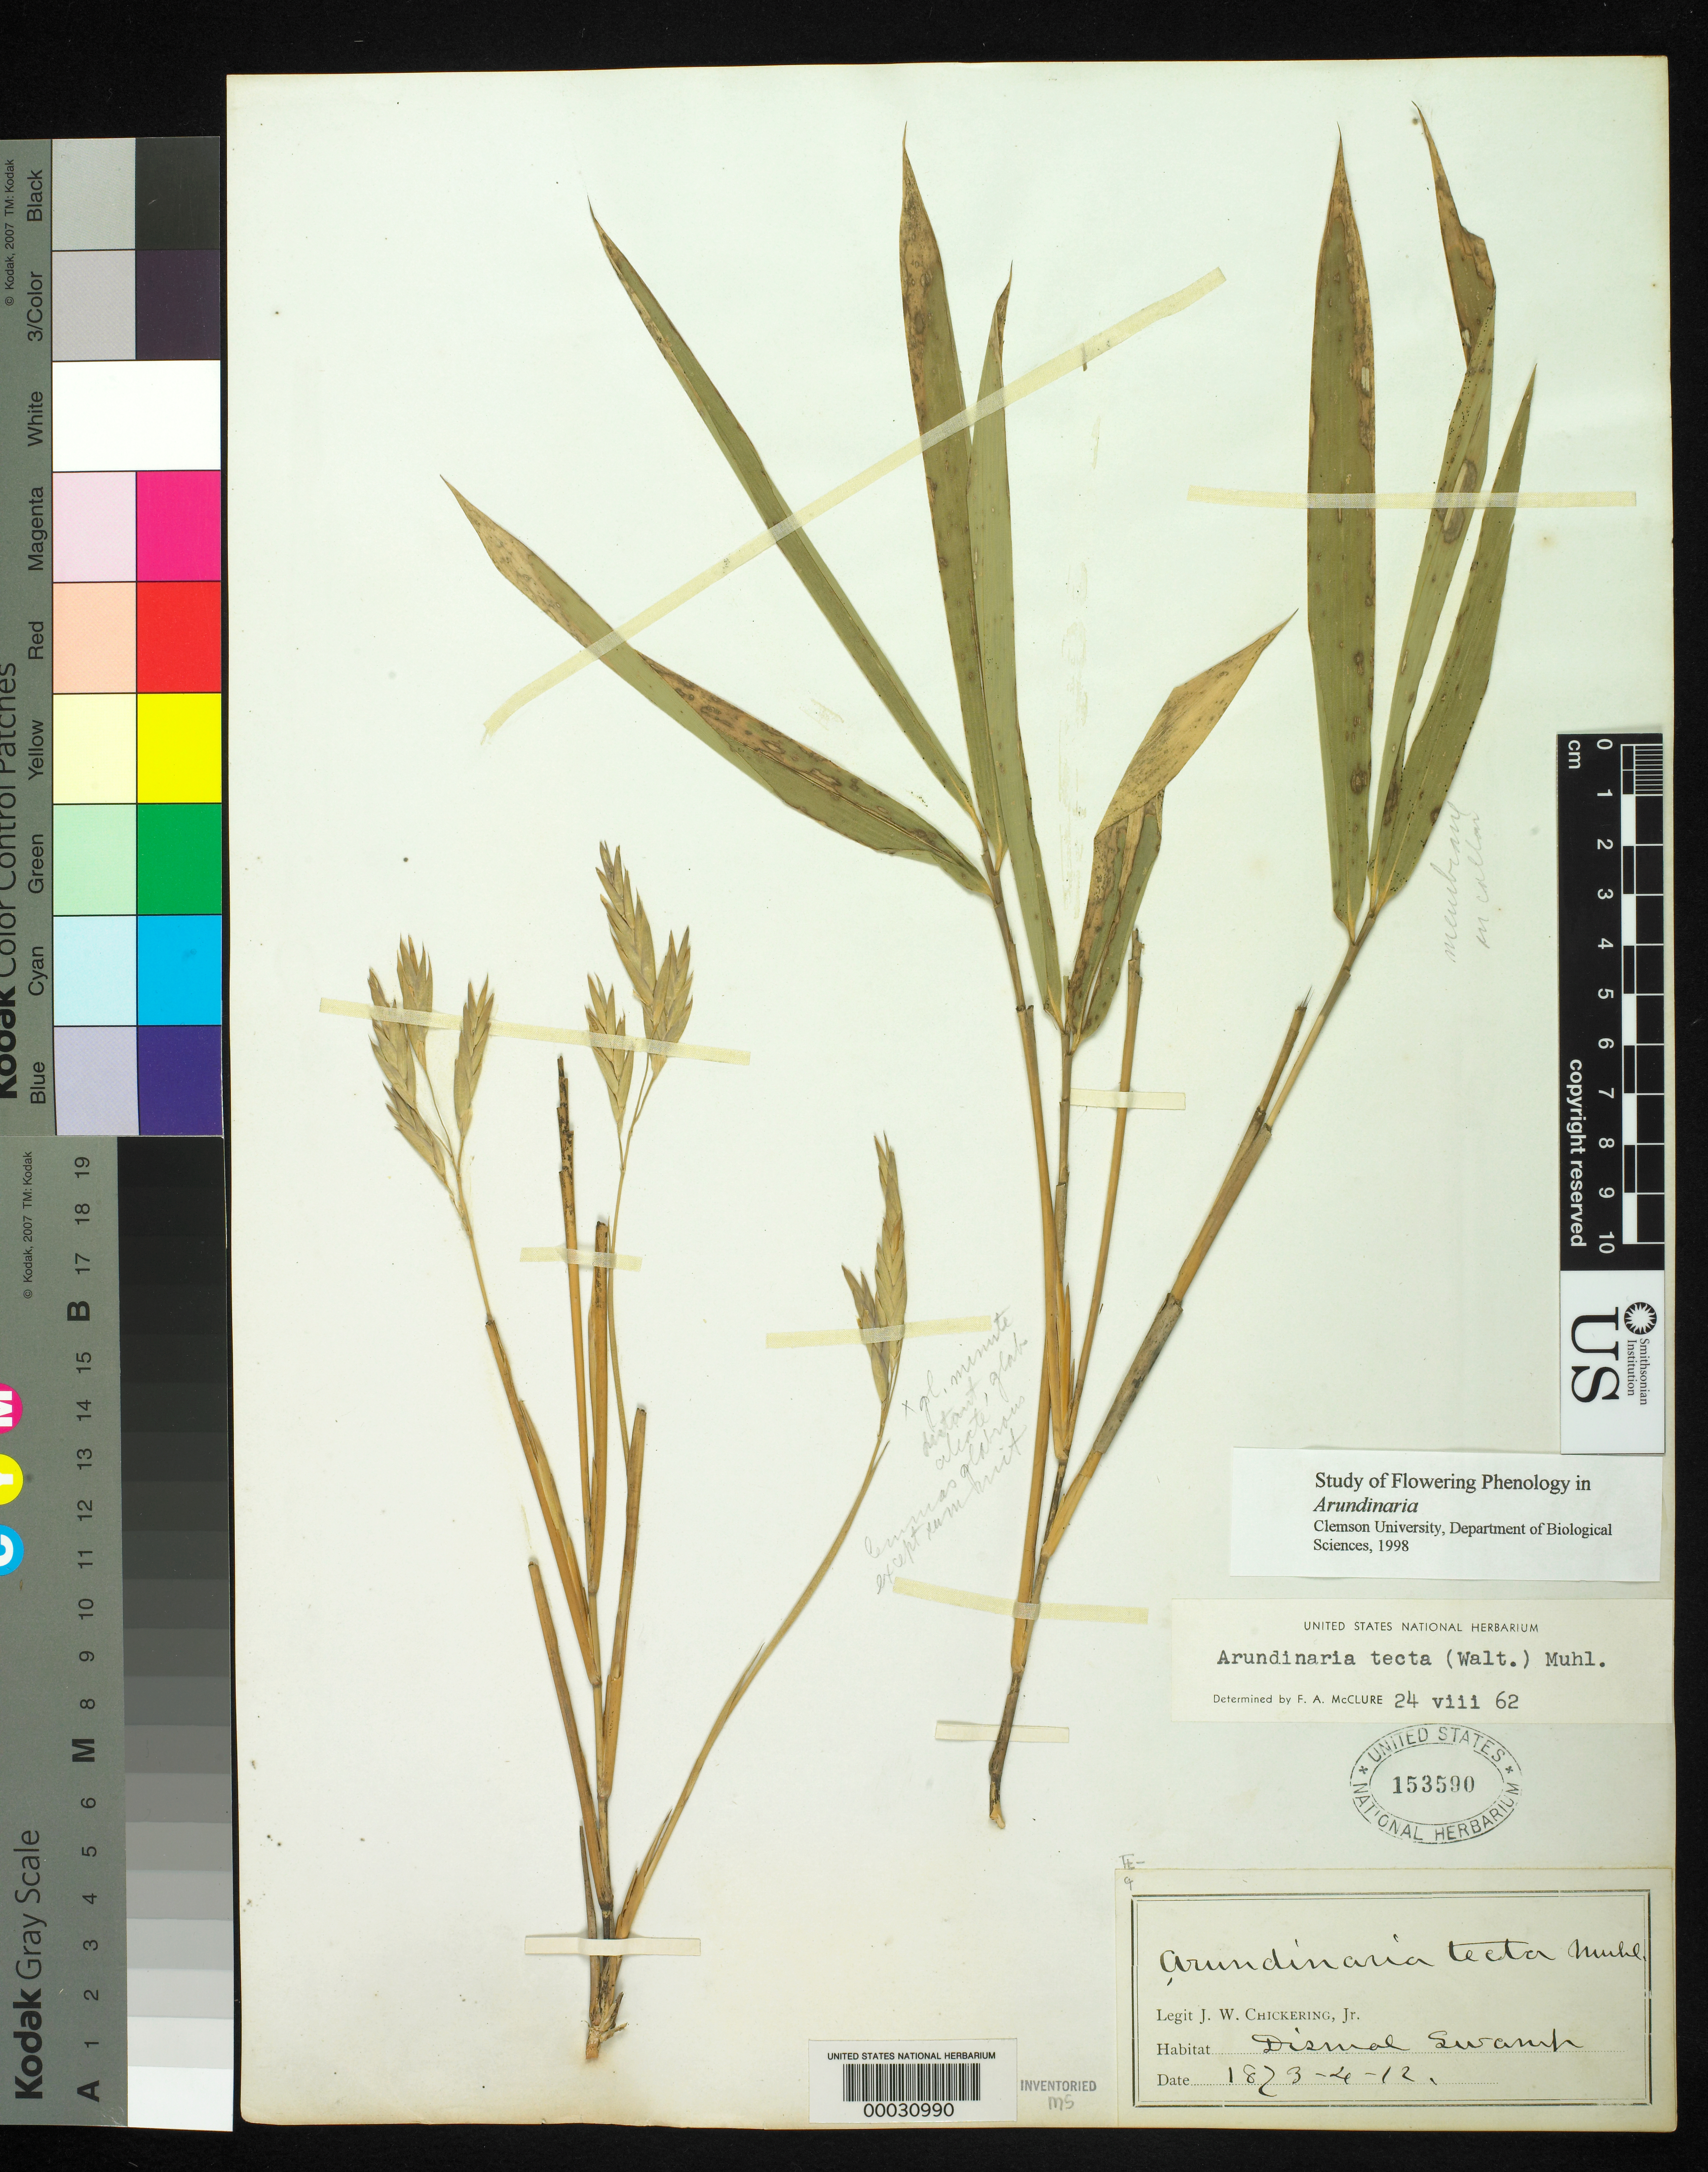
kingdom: Plantae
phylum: Tracheophyta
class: Liliopsida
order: Poales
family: Poaceae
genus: Arundinaria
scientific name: Arundinaria tecta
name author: (Walter) Muhl.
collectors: J. W. Chickering Jr.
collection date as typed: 12 Apr 1873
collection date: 1873-04-12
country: United States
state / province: Virginia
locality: Great dismal swamp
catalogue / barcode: US 153590